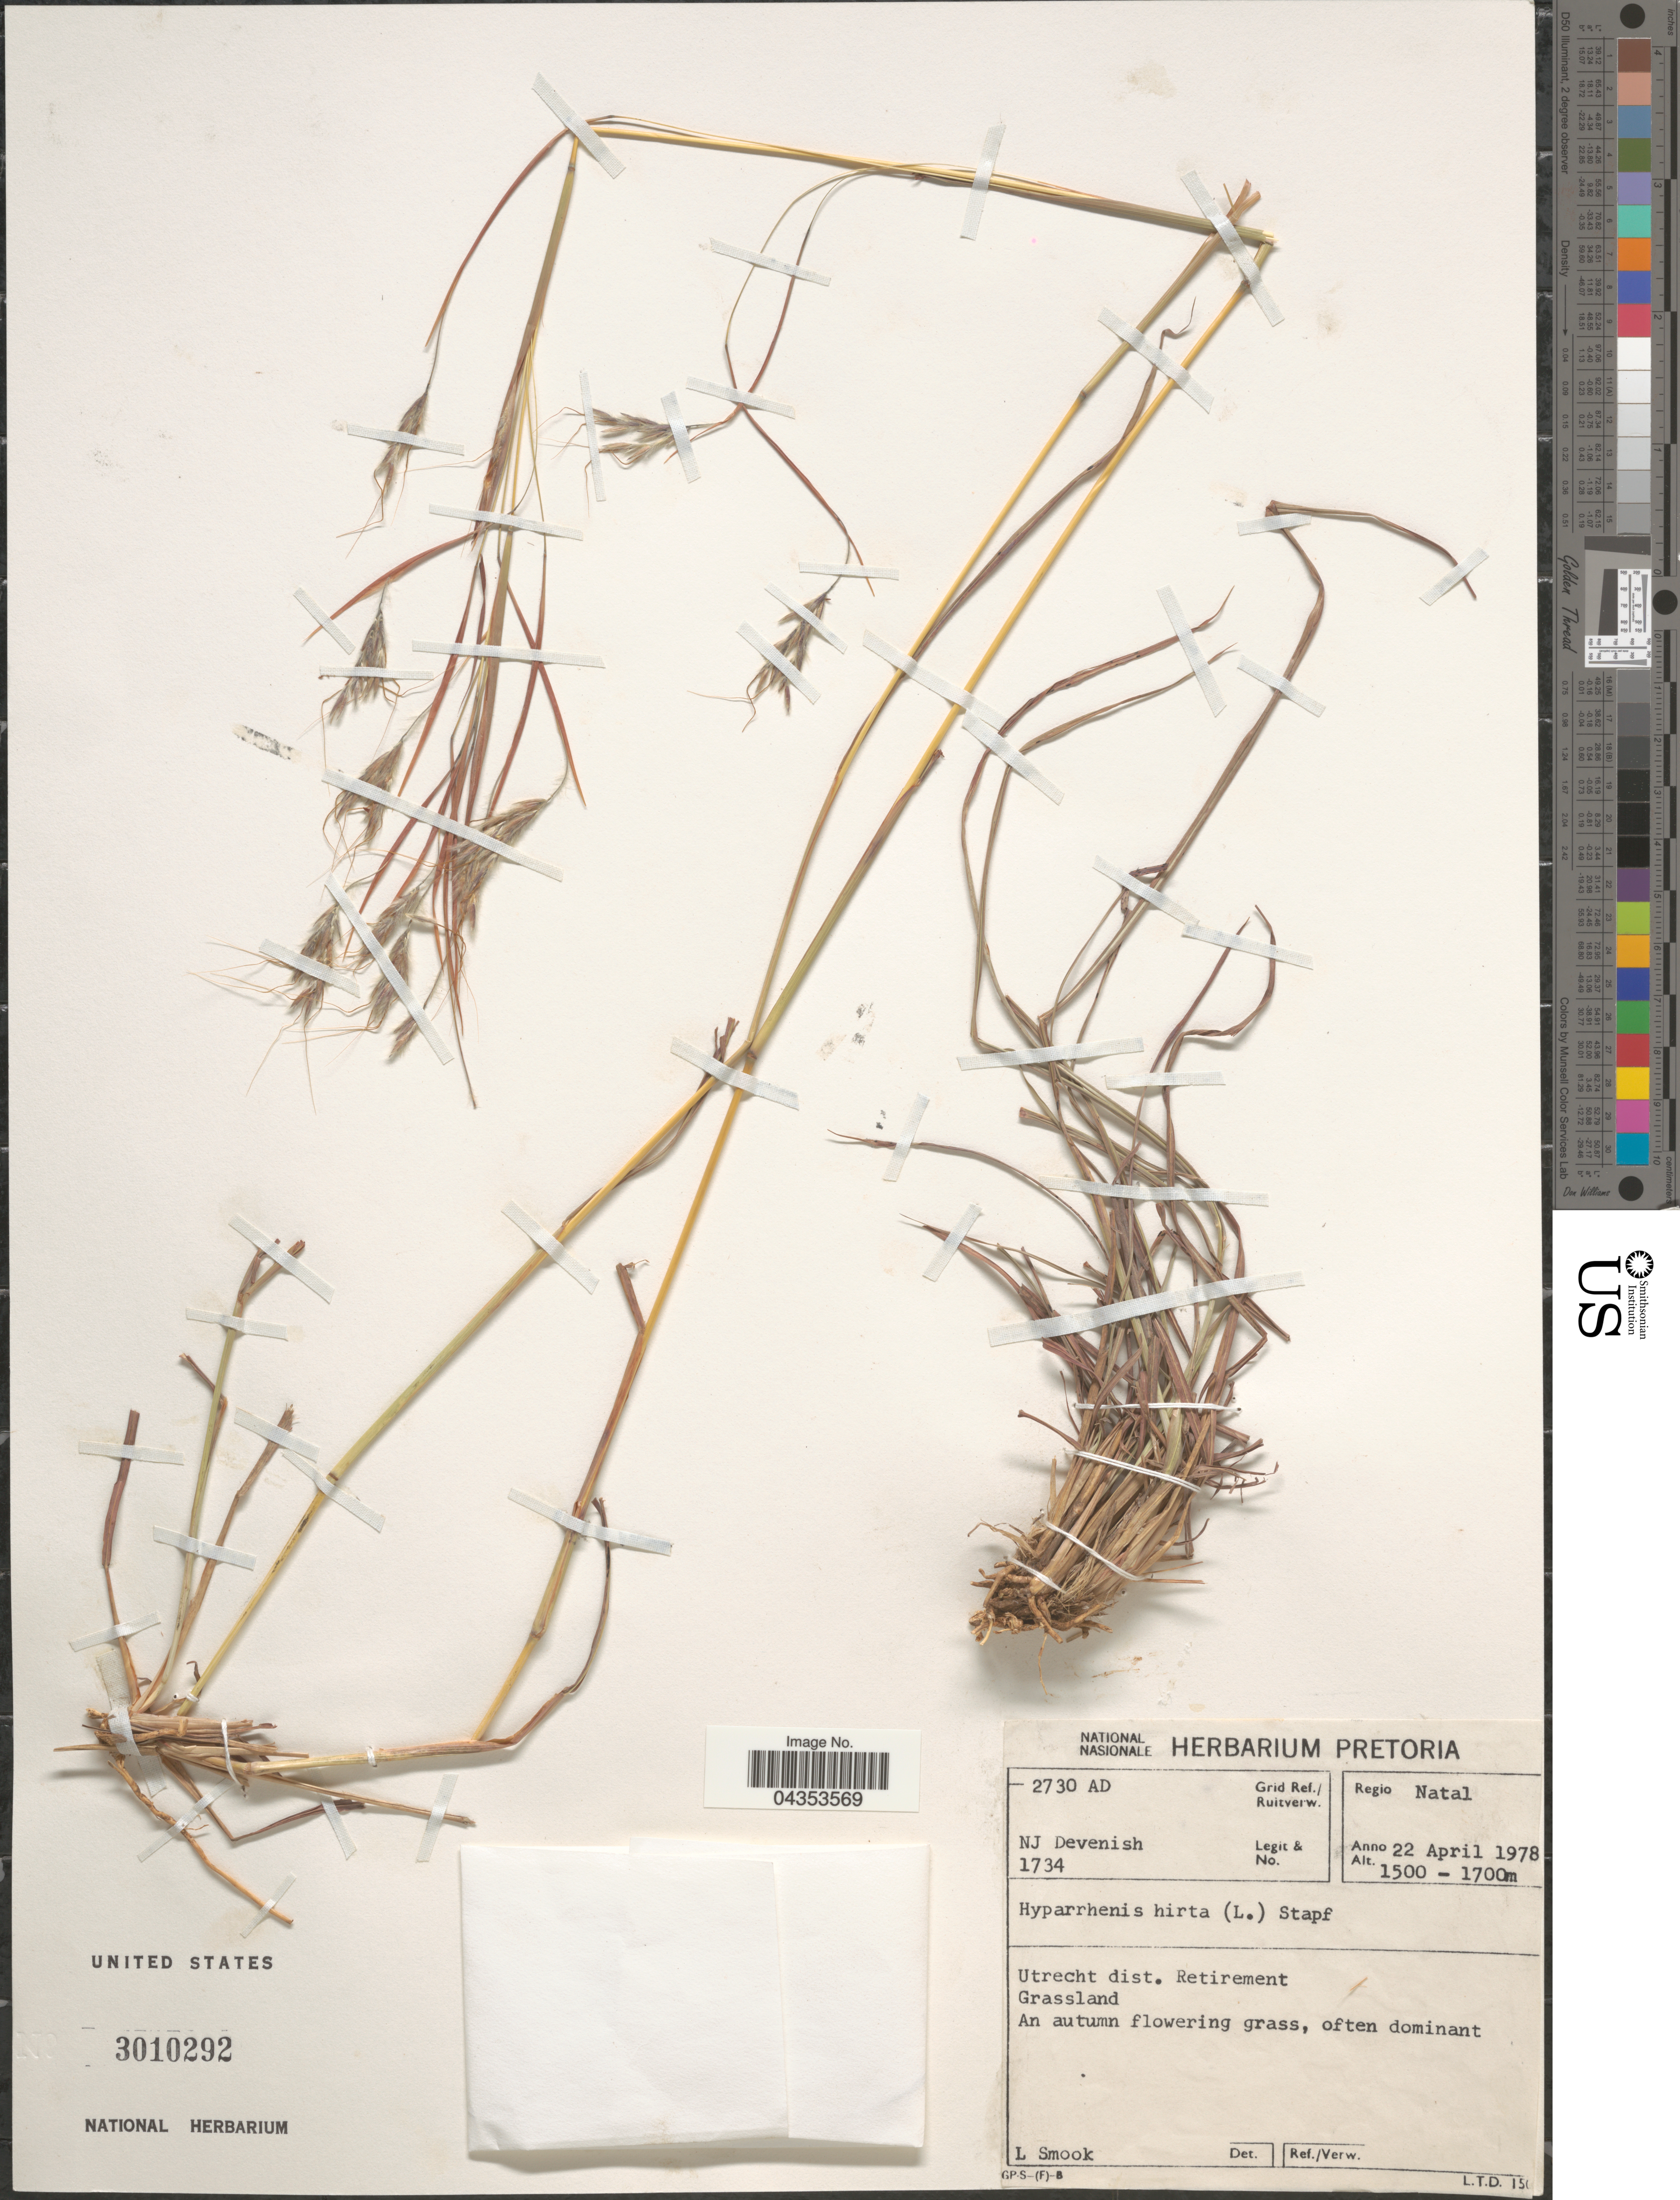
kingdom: Plantae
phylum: Tracheophyta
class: Liliopsida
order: Poales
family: Poaceae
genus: Hyparrhenia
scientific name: Hyparrhenia hirta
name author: (L.) Stapf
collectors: N. Devenish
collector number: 1734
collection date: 1978-04-22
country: South Africa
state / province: KwaZulu-Natal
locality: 2730 AD Grid Ref./Ruitverw. Regio Natal. Utrech dist.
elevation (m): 1500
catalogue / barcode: US 3010292